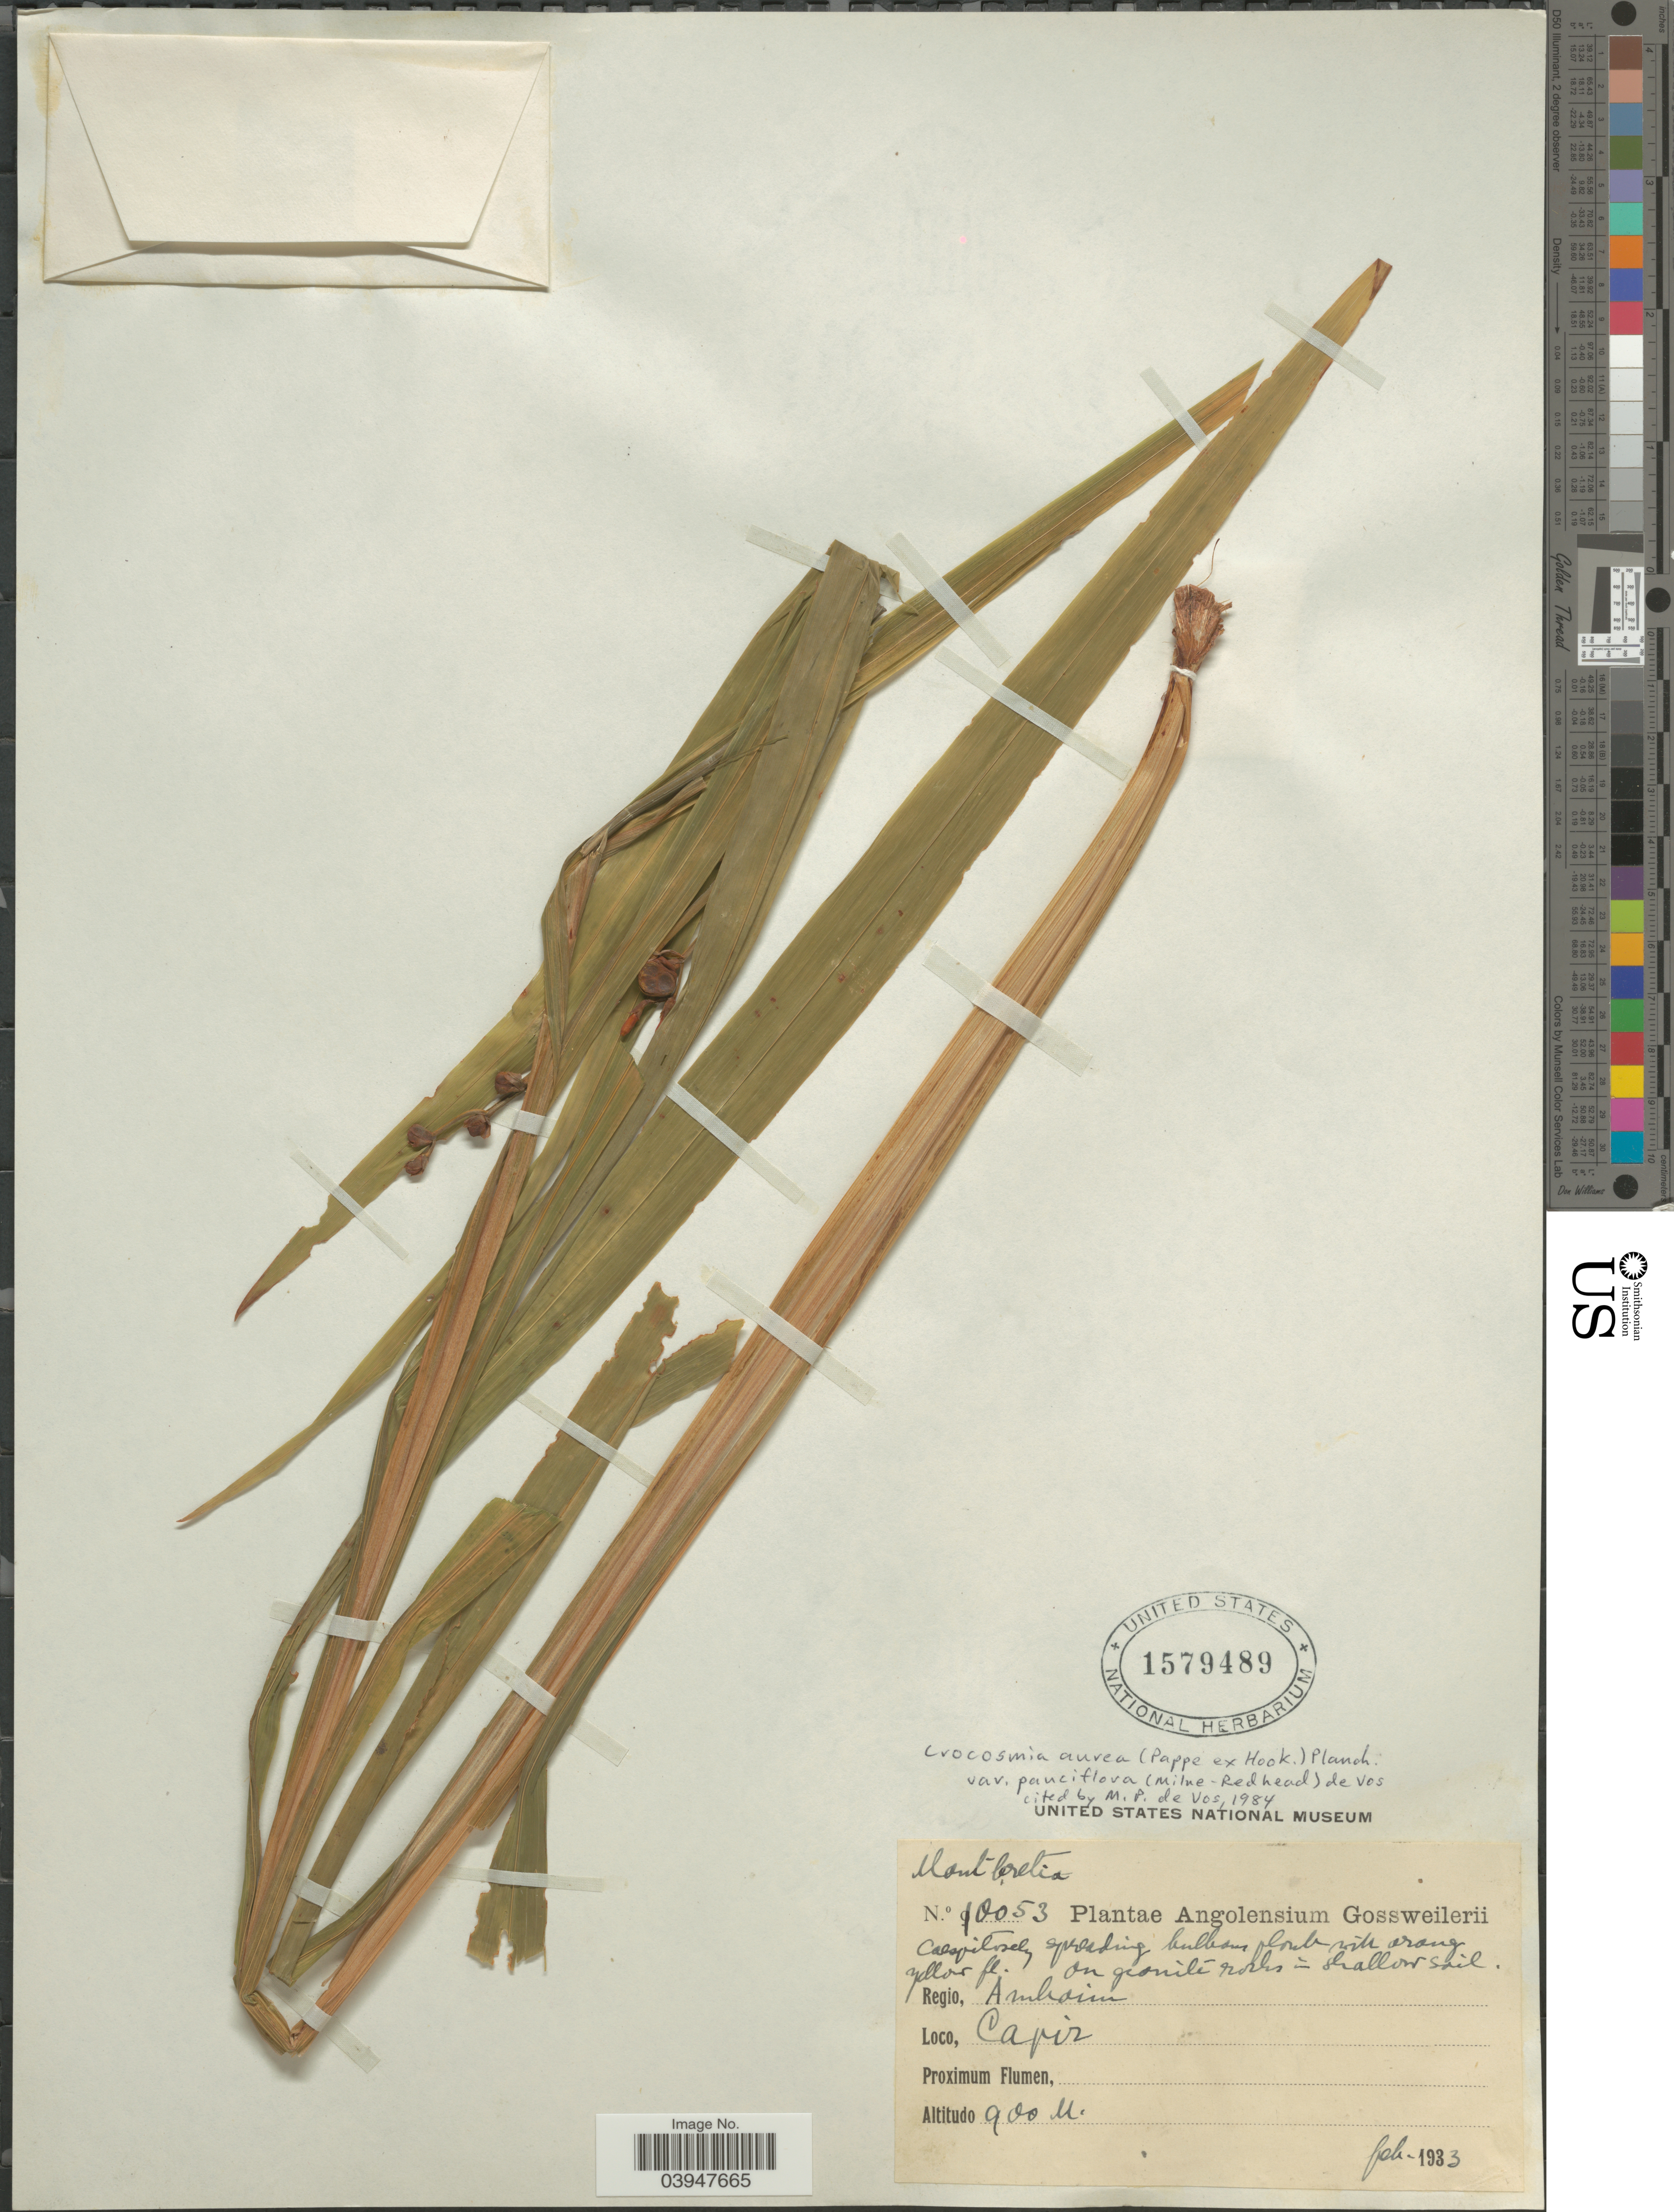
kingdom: Plantae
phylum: Tracheophyta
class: Liliopsida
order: Asparagales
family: Iridaceae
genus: Crocosmia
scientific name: Crocosmia aurea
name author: (Pappe ex Hook.) Planch.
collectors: -. Gossweiler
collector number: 10053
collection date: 1933-02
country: Angola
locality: Regio, Amboim. Loco. Capir.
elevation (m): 900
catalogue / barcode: US 1579489